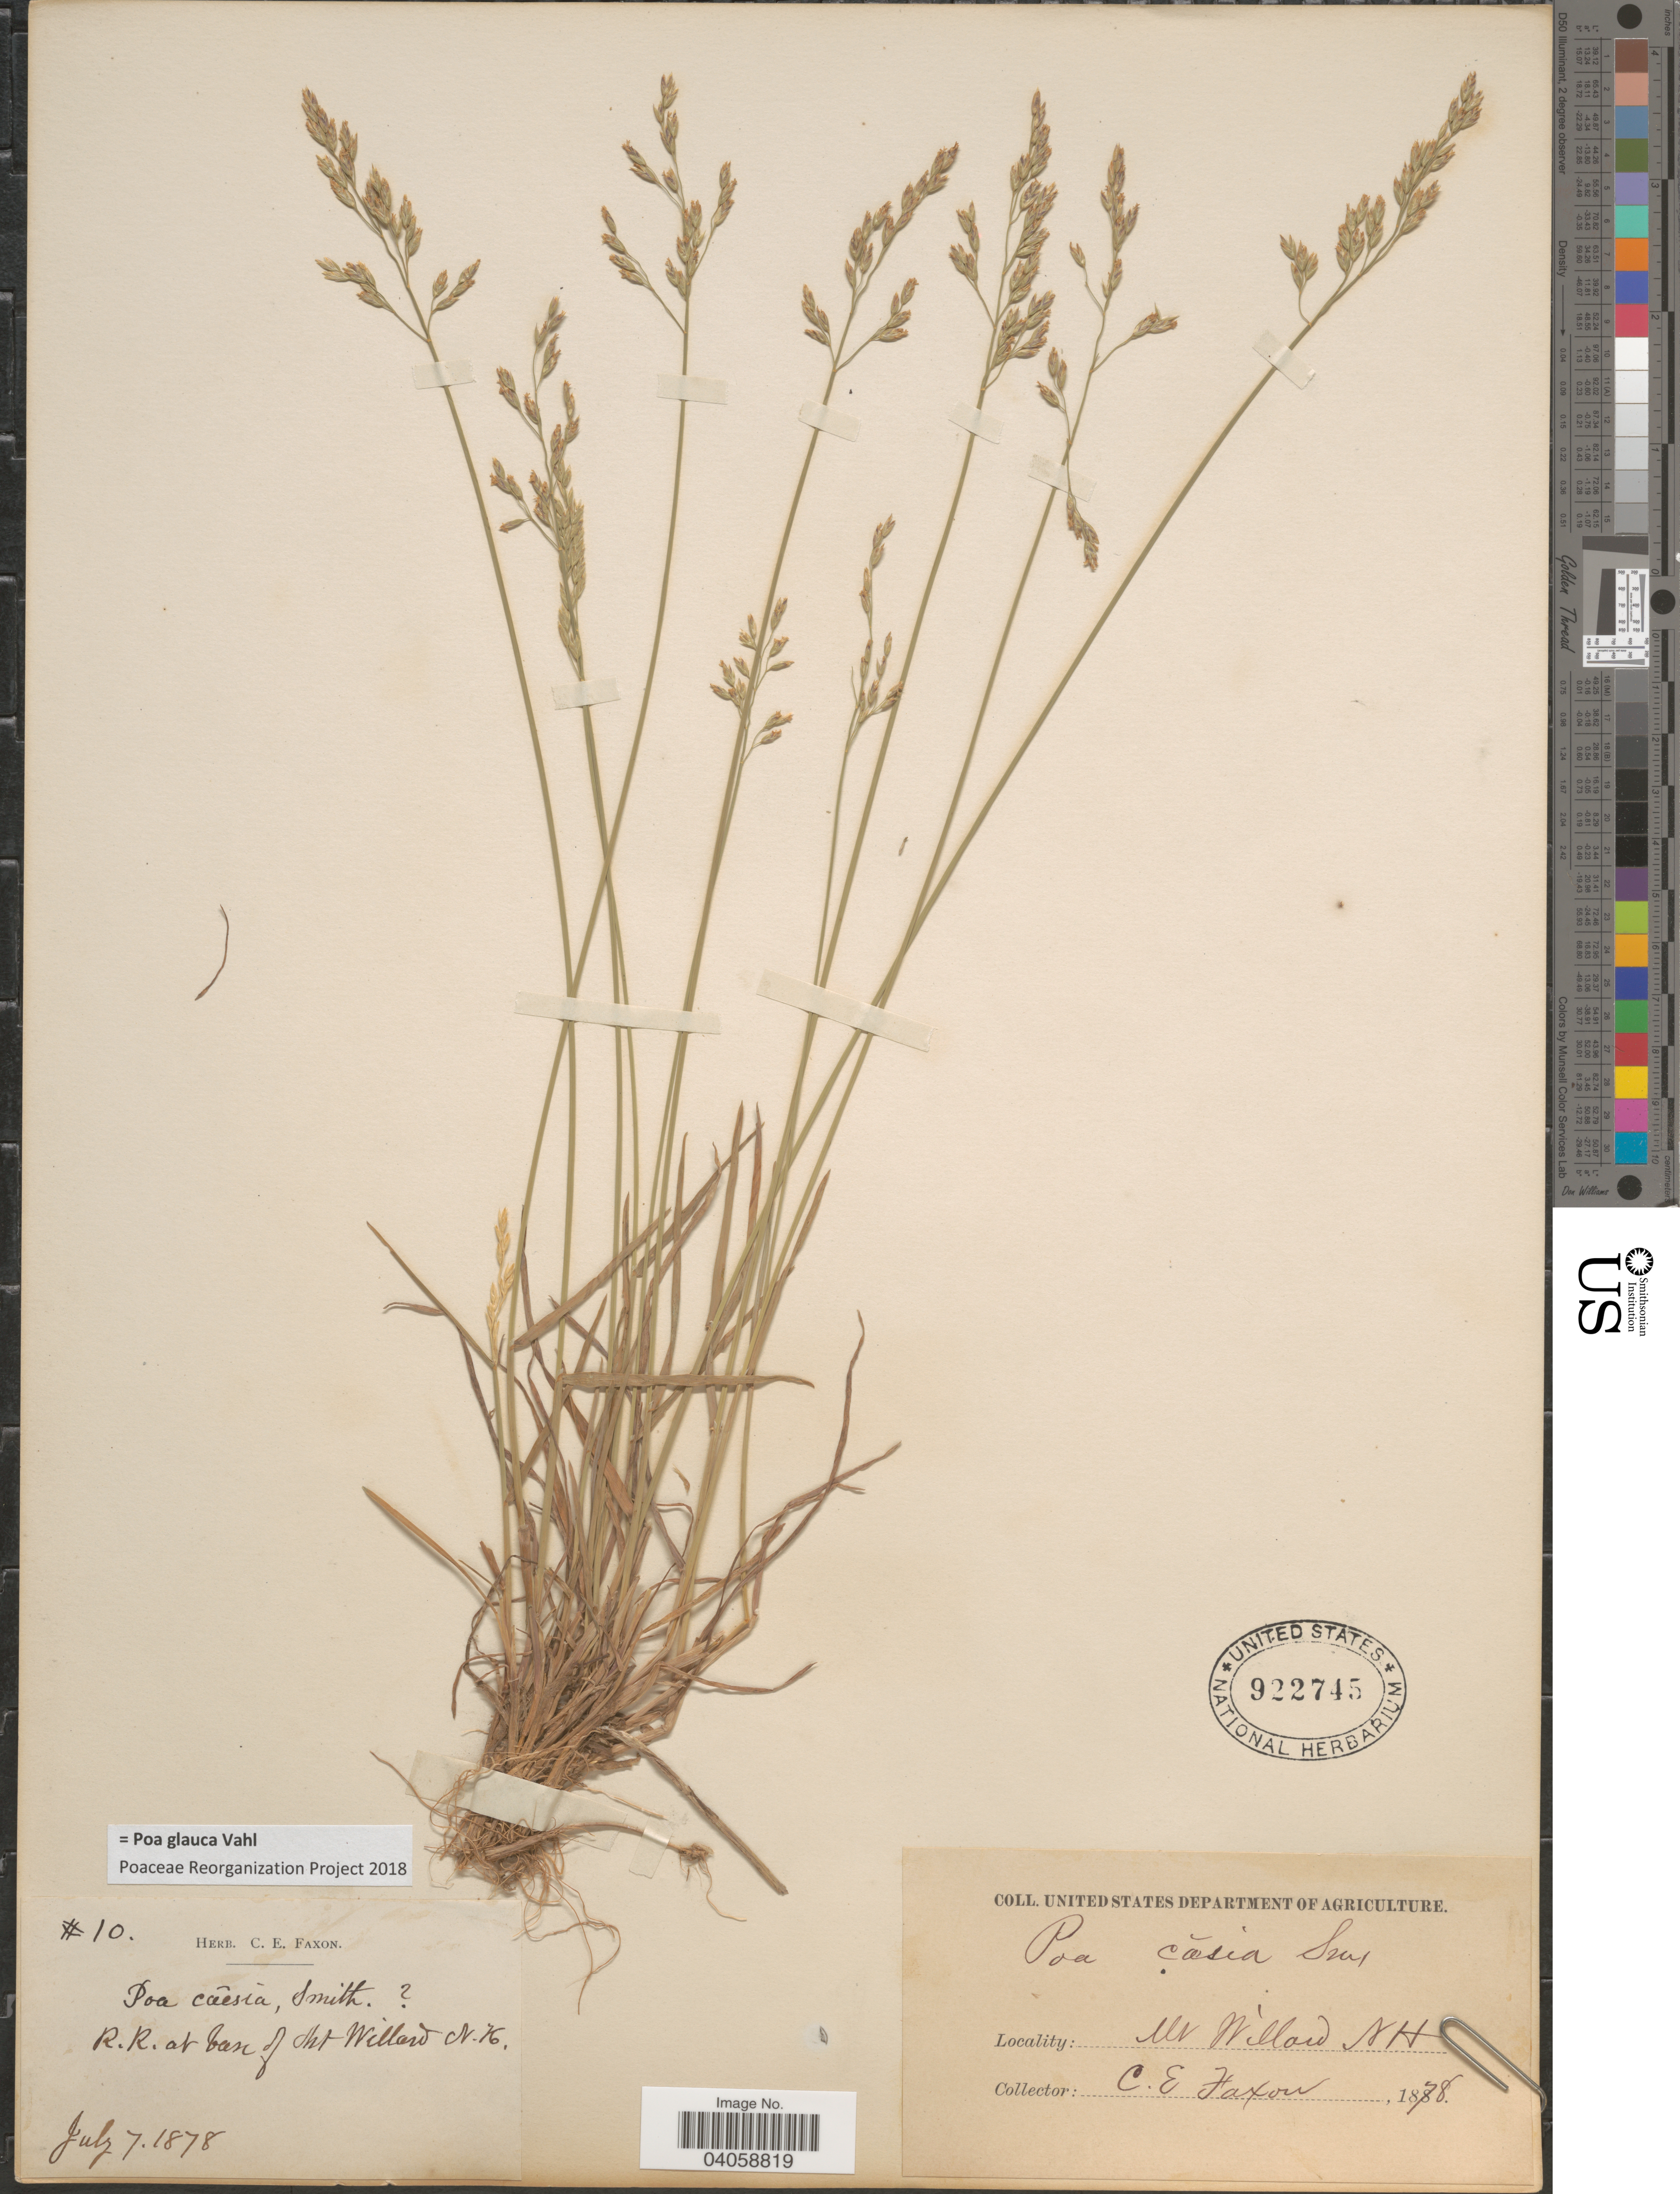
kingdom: Plantae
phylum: Tracheophyta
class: Liliopsida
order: Poales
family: Poaceae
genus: Poa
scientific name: Poa glauca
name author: Vahl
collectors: C. Faxon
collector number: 10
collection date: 1878-07-07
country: United States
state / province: New Hampshire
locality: R.R. at base of Mt Willard.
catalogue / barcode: US 922745